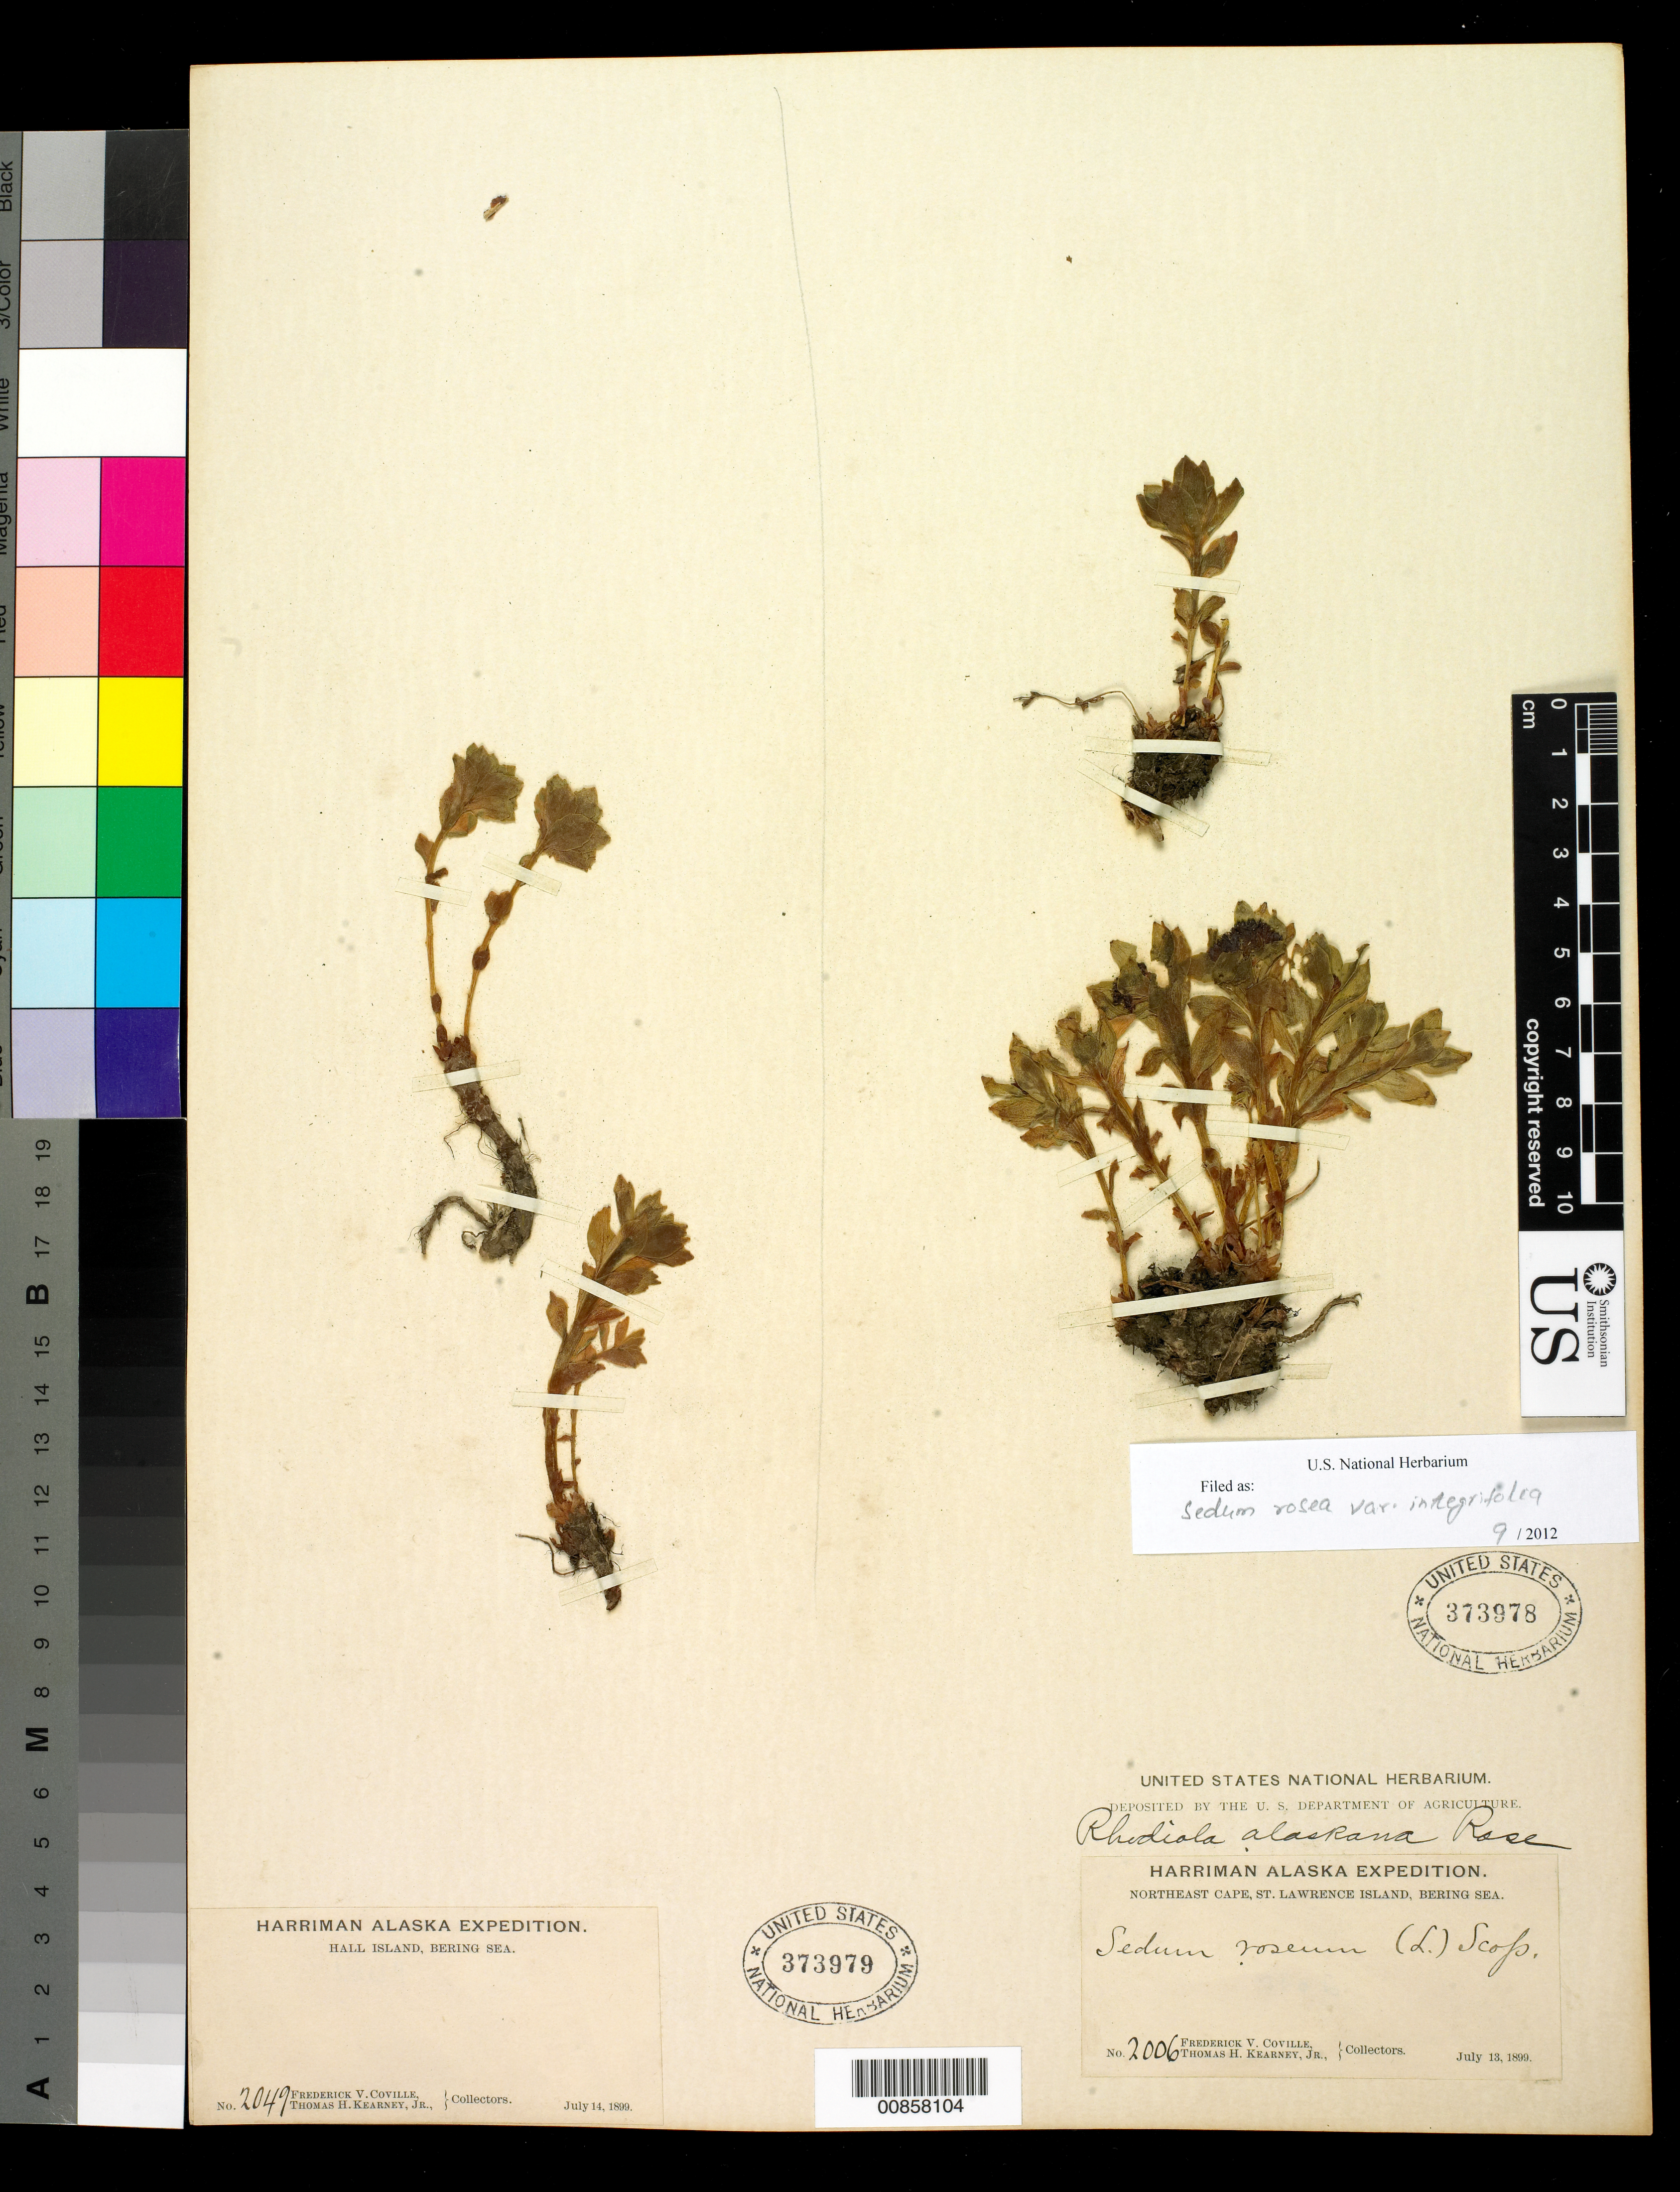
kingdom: Plantae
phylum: Tracheophyta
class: Magnoliopsida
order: Saxifragales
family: Crassulaceae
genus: Rhodiola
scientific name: Rhodiola integrifolia subsp. integrifolia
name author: Raf.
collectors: F. V. Coville & T. H. Kearney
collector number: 2006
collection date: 1899-07-13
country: United States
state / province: Alaska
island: St. Lawrence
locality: Northeast Cape, Bering Sea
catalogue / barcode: US 373978